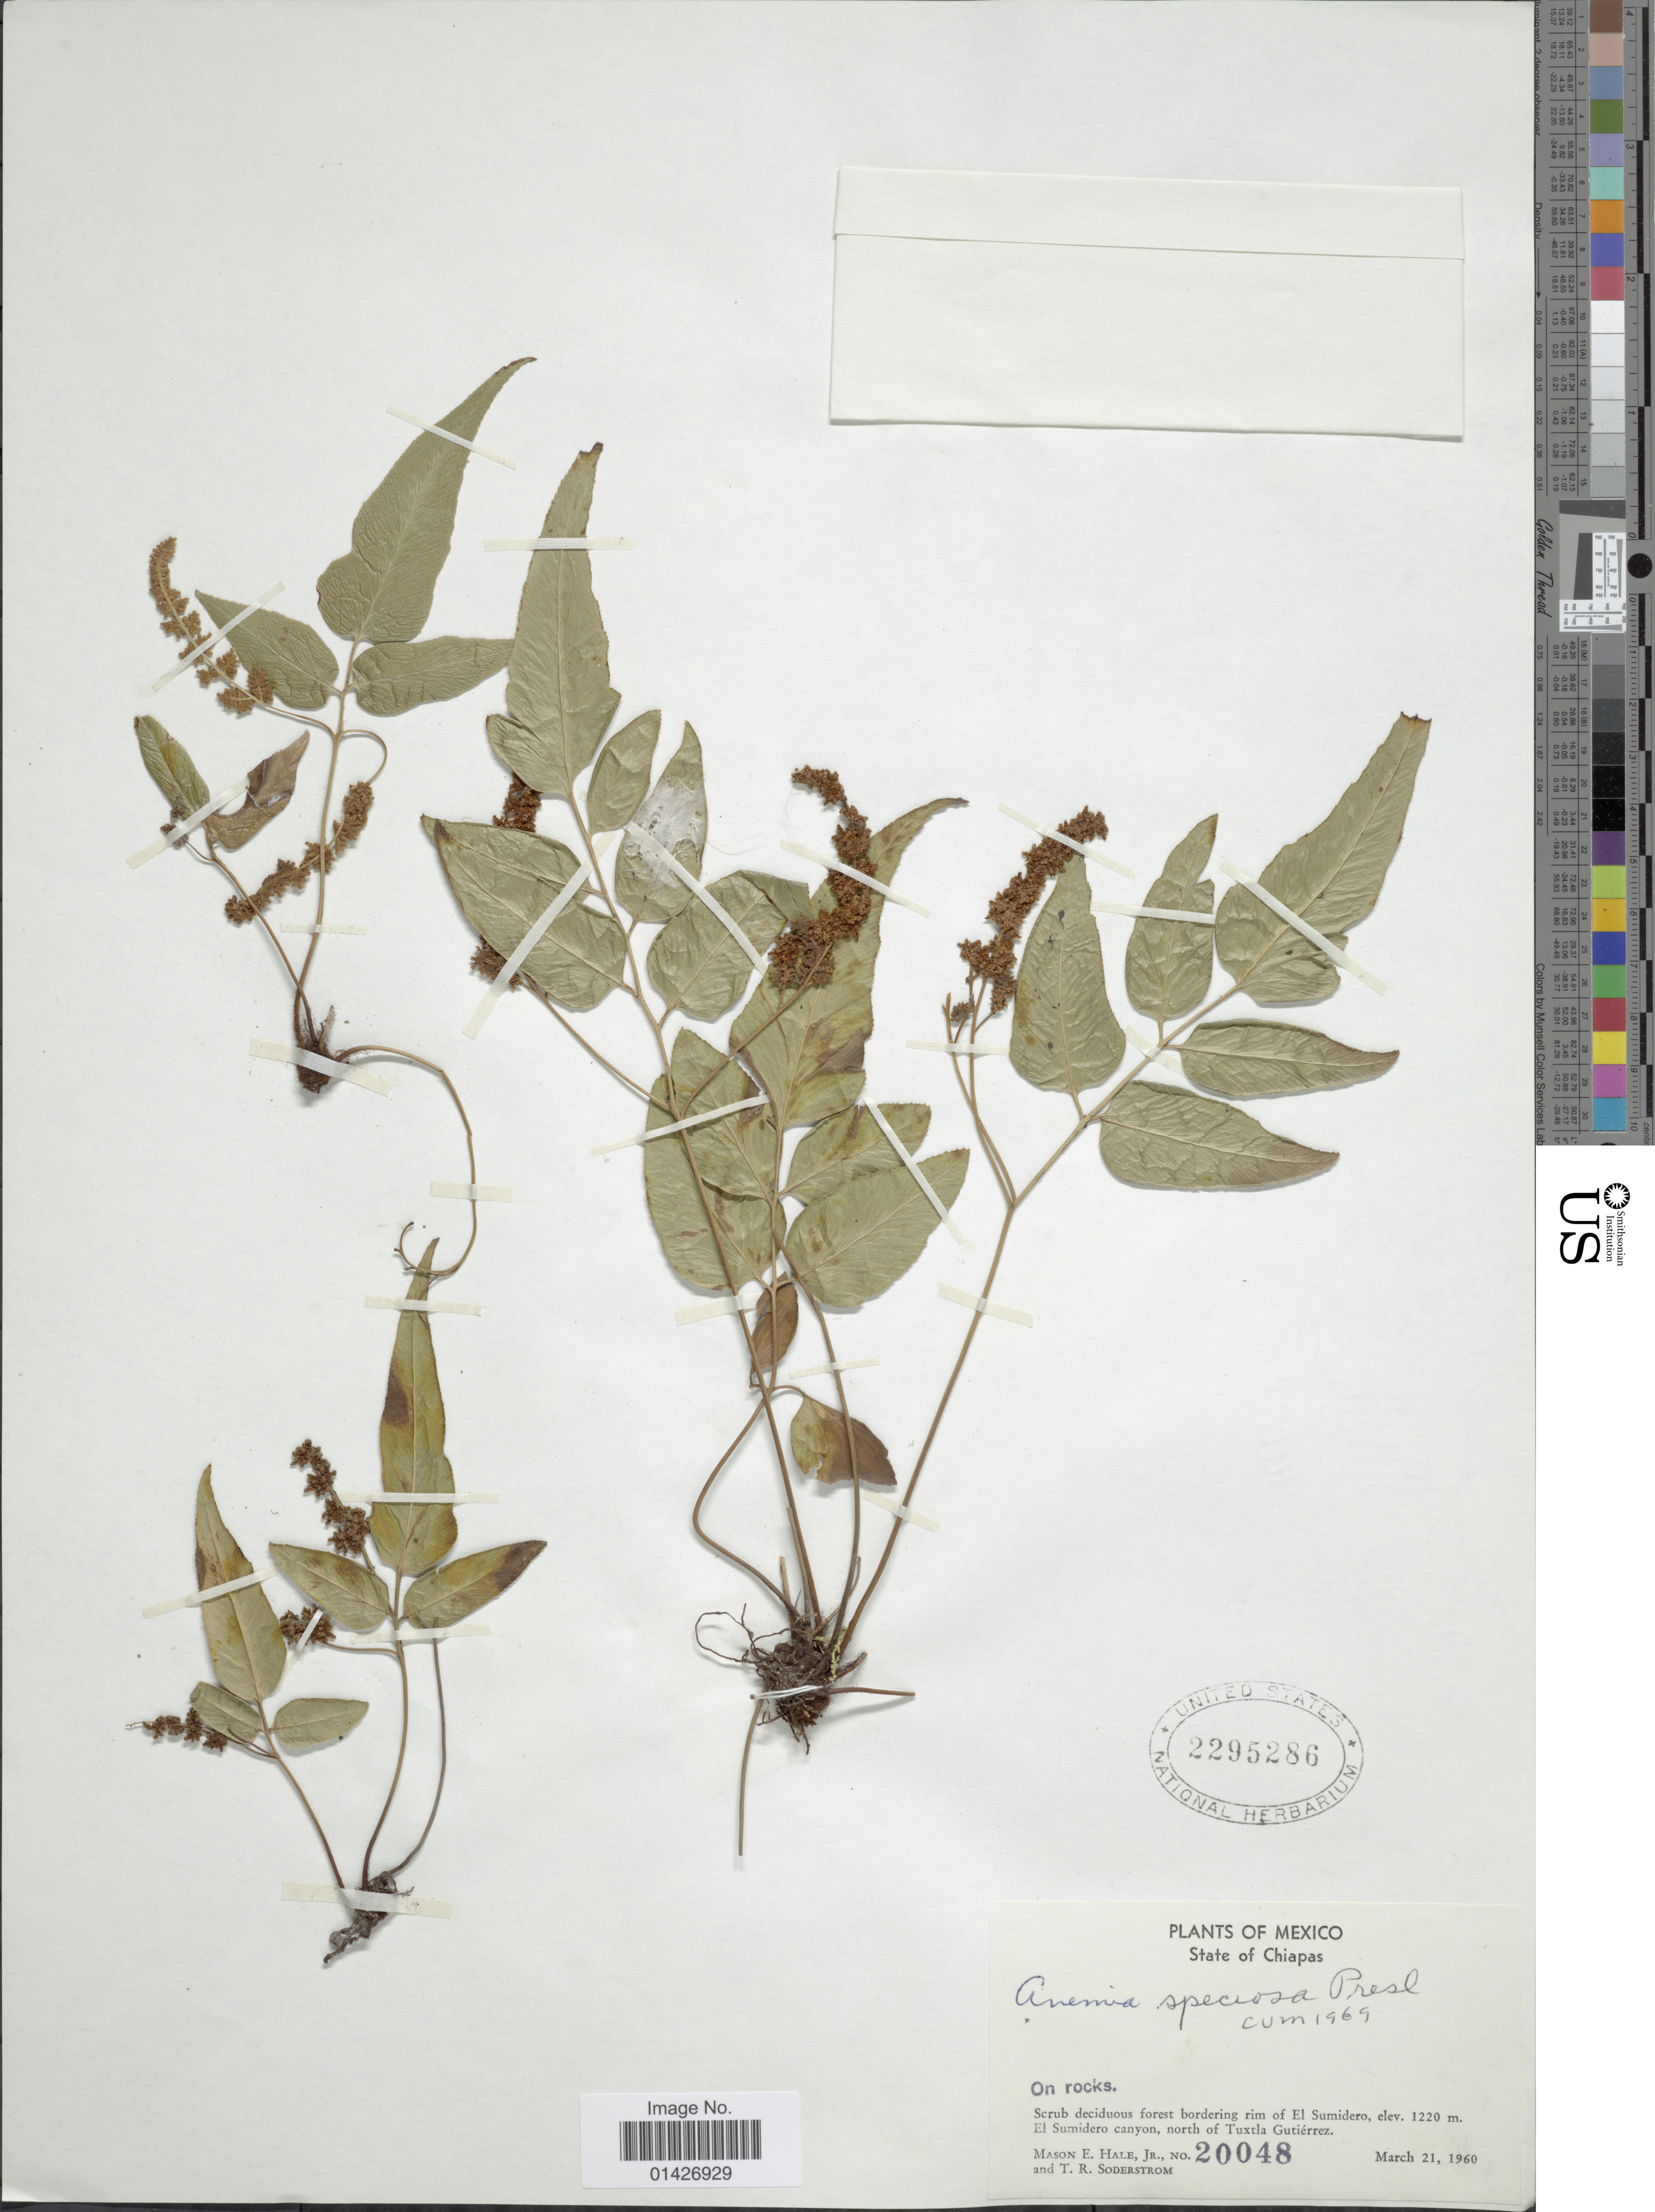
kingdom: Plantae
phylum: Tracheophyta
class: Polypodiopsida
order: Schizaeales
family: Anemiaceae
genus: Anemia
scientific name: Anemia speciosa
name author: C. Presl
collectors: M. Hale & T. R. Soderstrom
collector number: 20048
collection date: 1960-03-21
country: Mexico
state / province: Chiapas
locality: Scrub deciduous forest bordering rim of El Simdero, El Sumidero canyon, north of Tuxtla Gutiérrez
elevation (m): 1220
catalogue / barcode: US 2295286